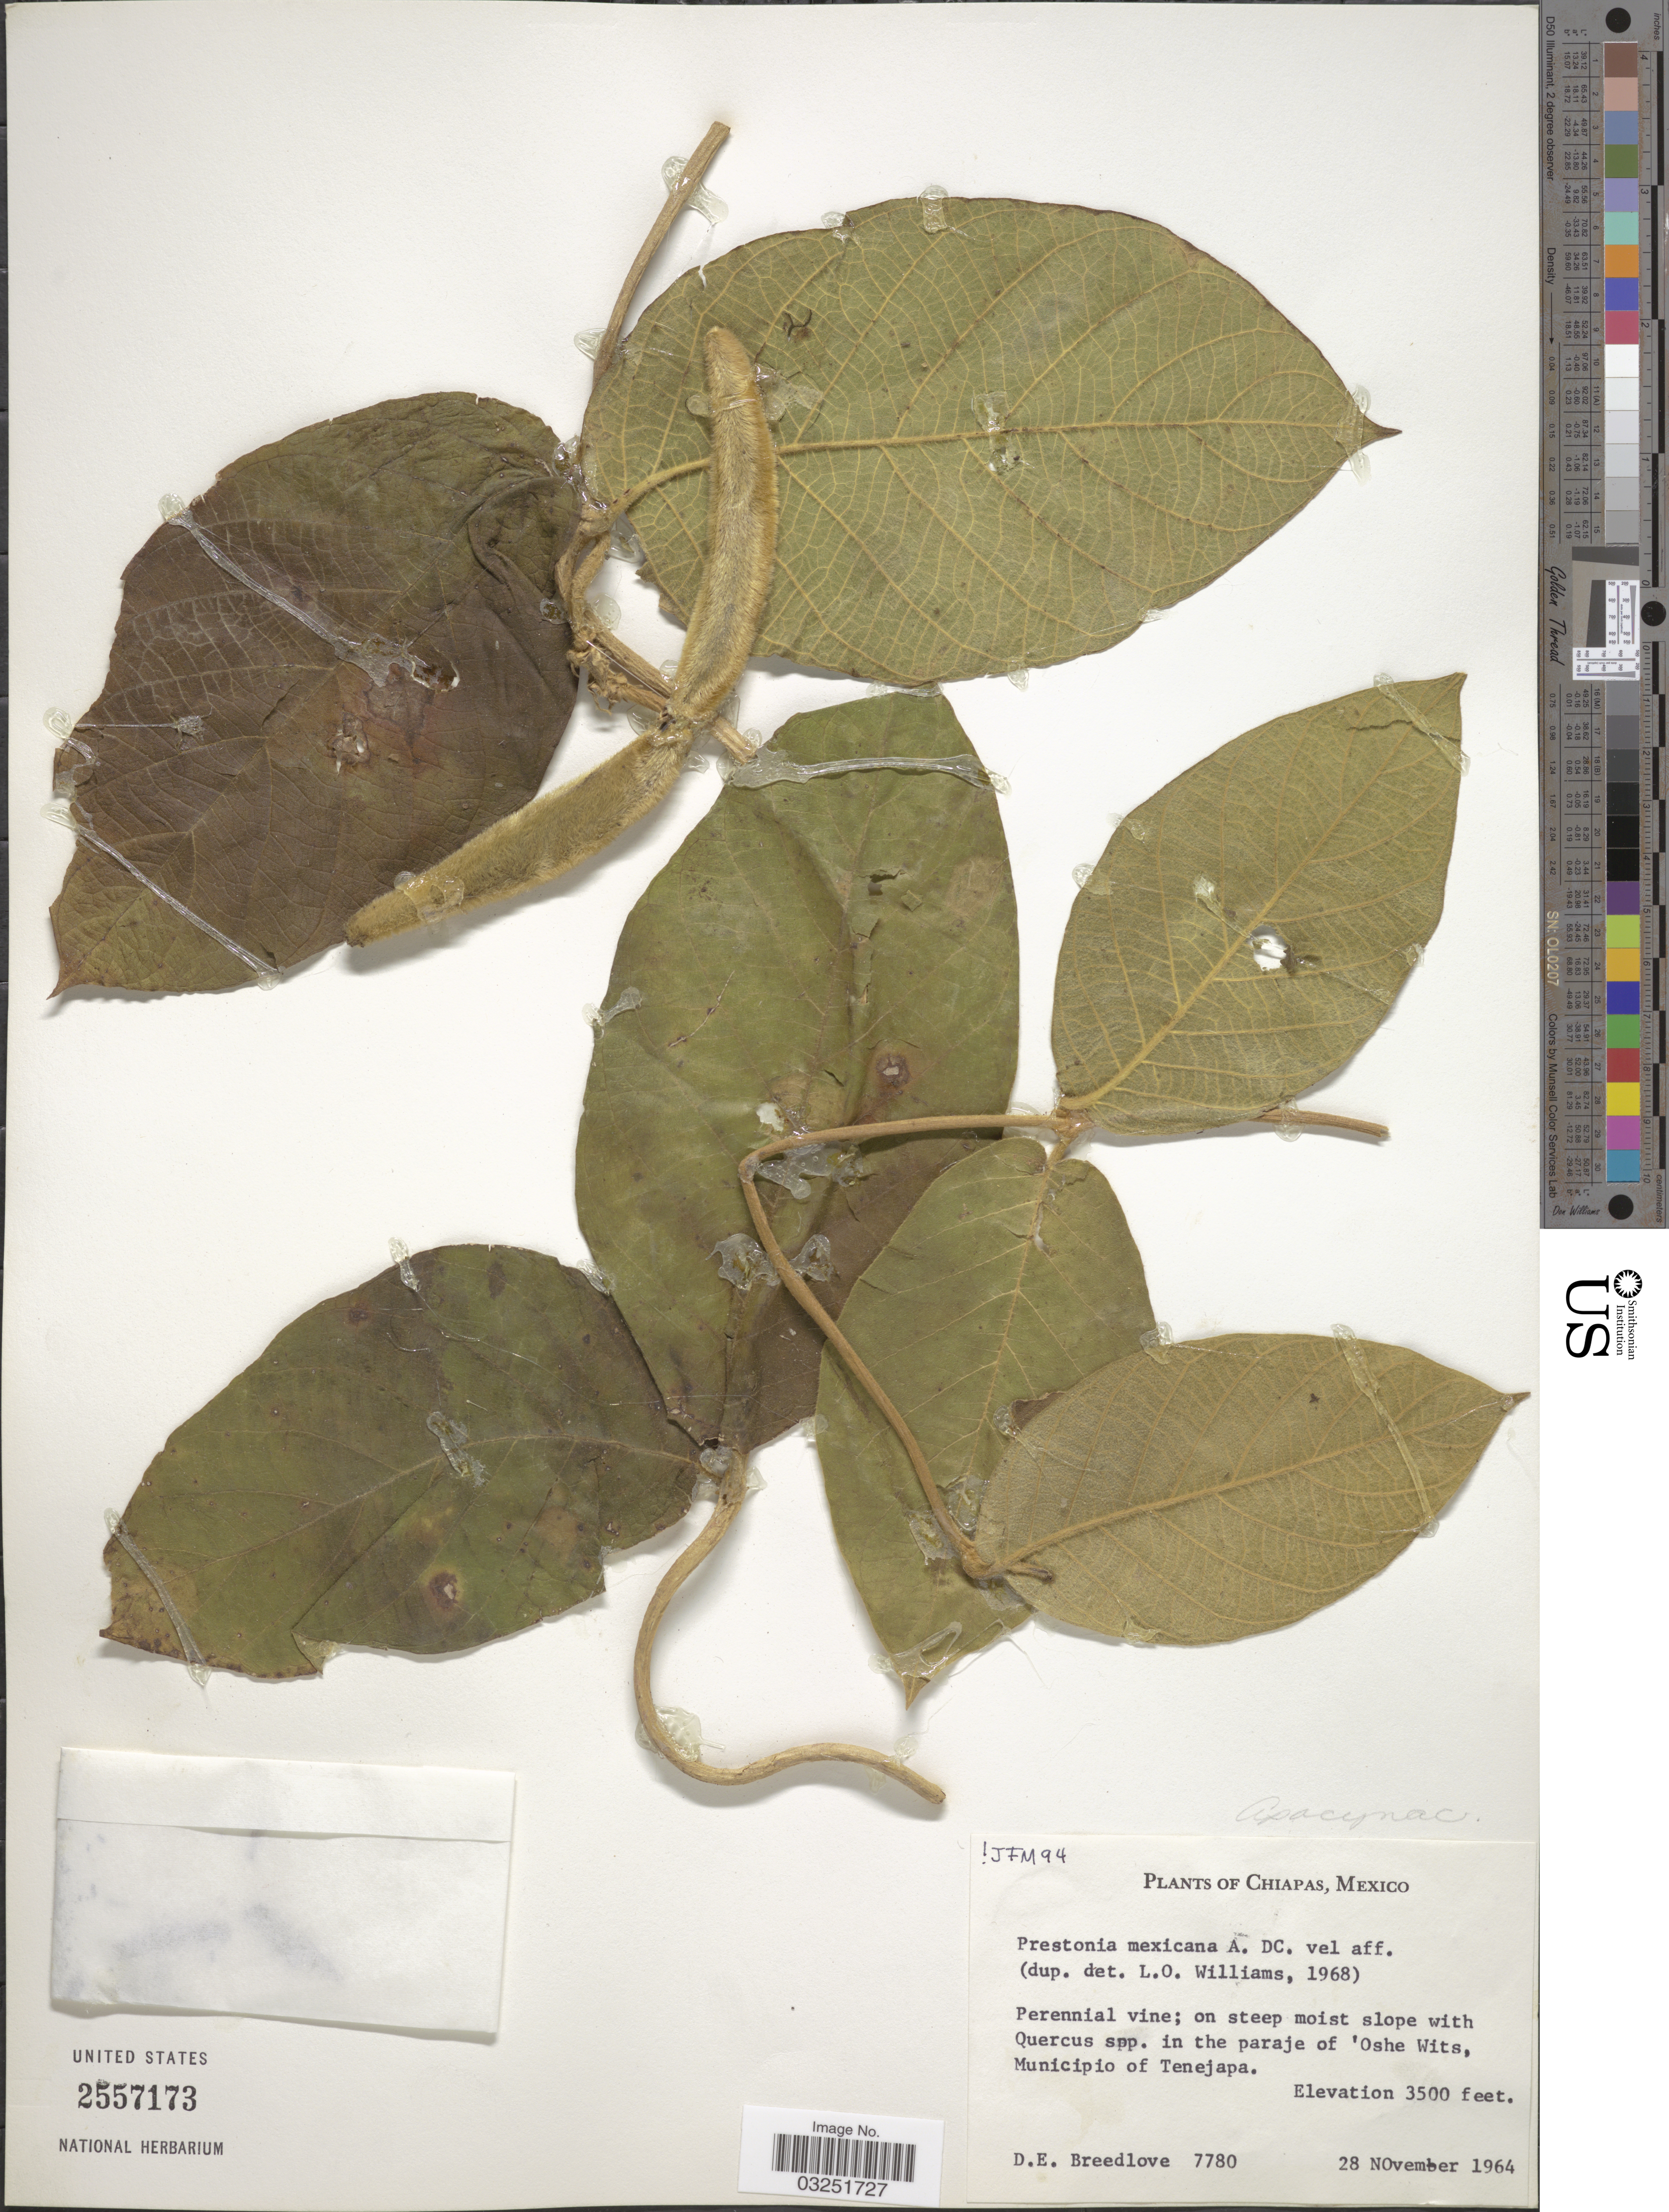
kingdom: Plantae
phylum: Tracheophyta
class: Magnoliopsida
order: Gentianales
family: Apocynaceae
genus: Prestonia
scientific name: Prestonia mexicana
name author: DC.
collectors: D. E. Breedlove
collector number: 7780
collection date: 1964-11-28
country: Mexico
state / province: Chiapas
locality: In the paraje of 'Oshe Wits, Municipio of Tenejapa.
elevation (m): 1067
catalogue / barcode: US 2557173